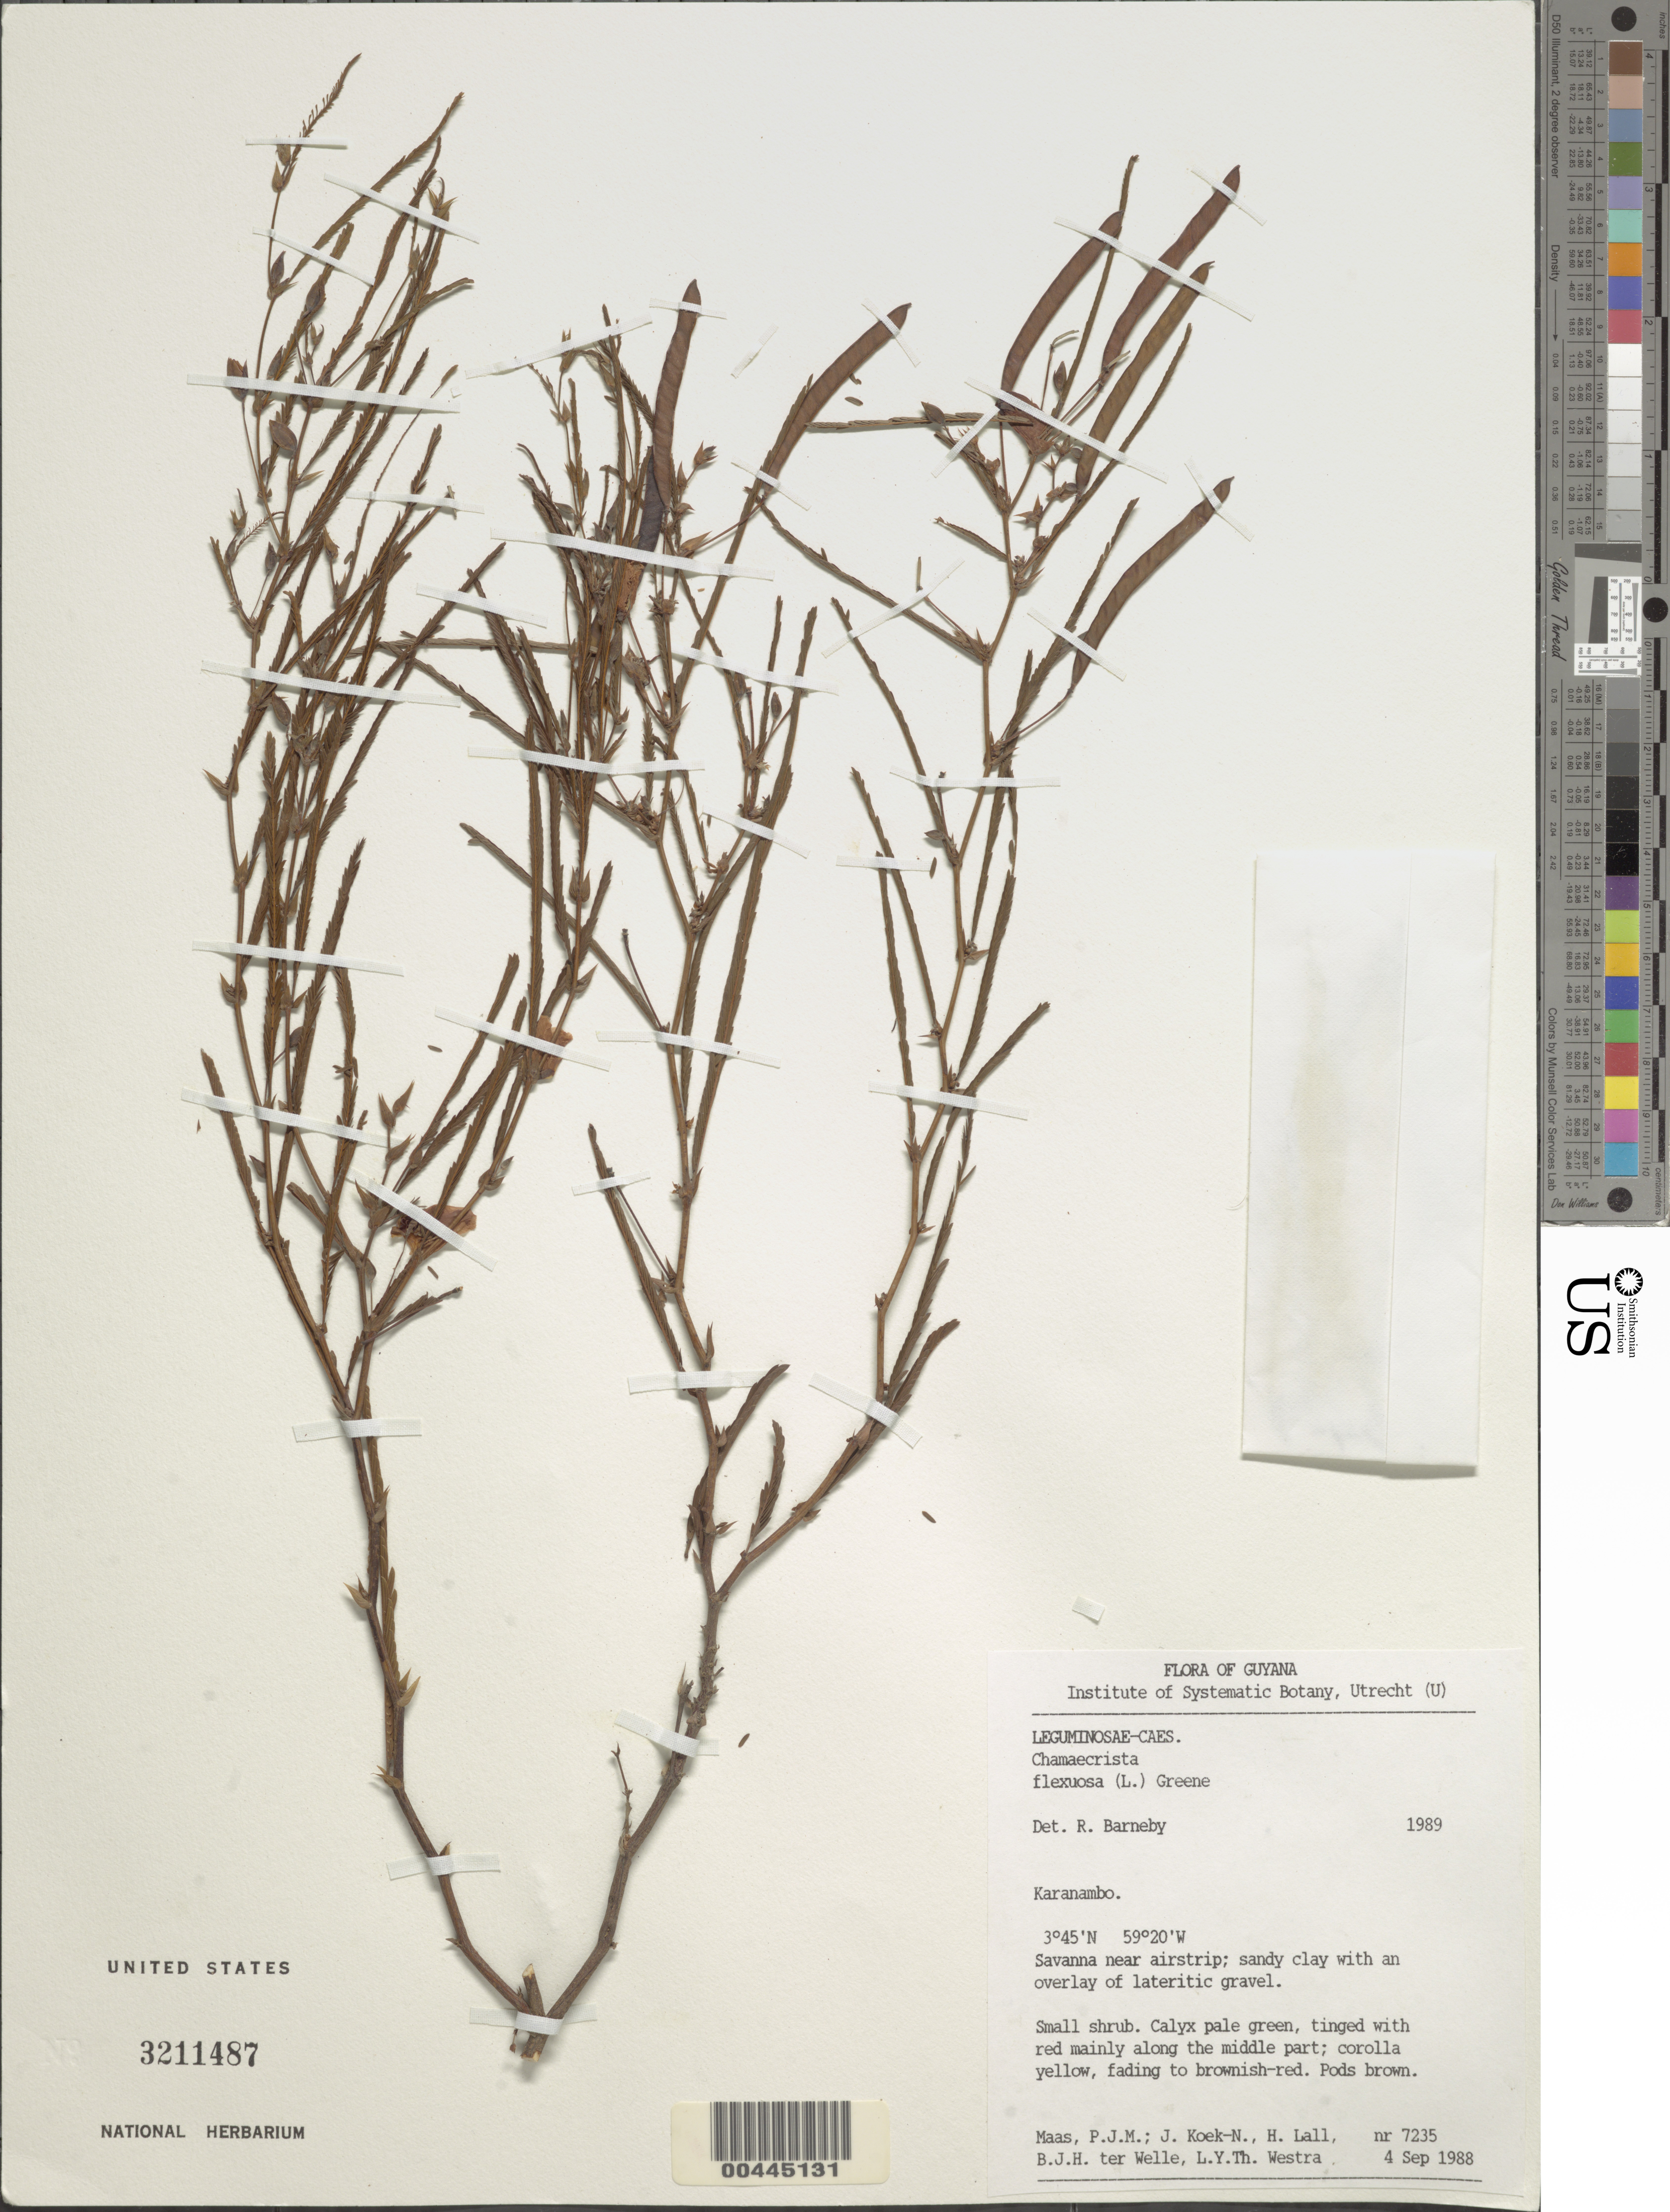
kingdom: Plantae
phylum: Tracheophyta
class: Magnoliopsida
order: Fabales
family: Fabaceae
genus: Chamaecrista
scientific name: Chamaecrista flexuosa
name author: (L.) Greene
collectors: P. Maas, J. Koek-Noorman, H. Lall, B. Welle & L. Y. T. Westra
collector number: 7235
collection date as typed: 04 Sep 1988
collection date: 1988-09-04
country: Guyana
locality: Karanambo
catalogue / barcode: US 3211487